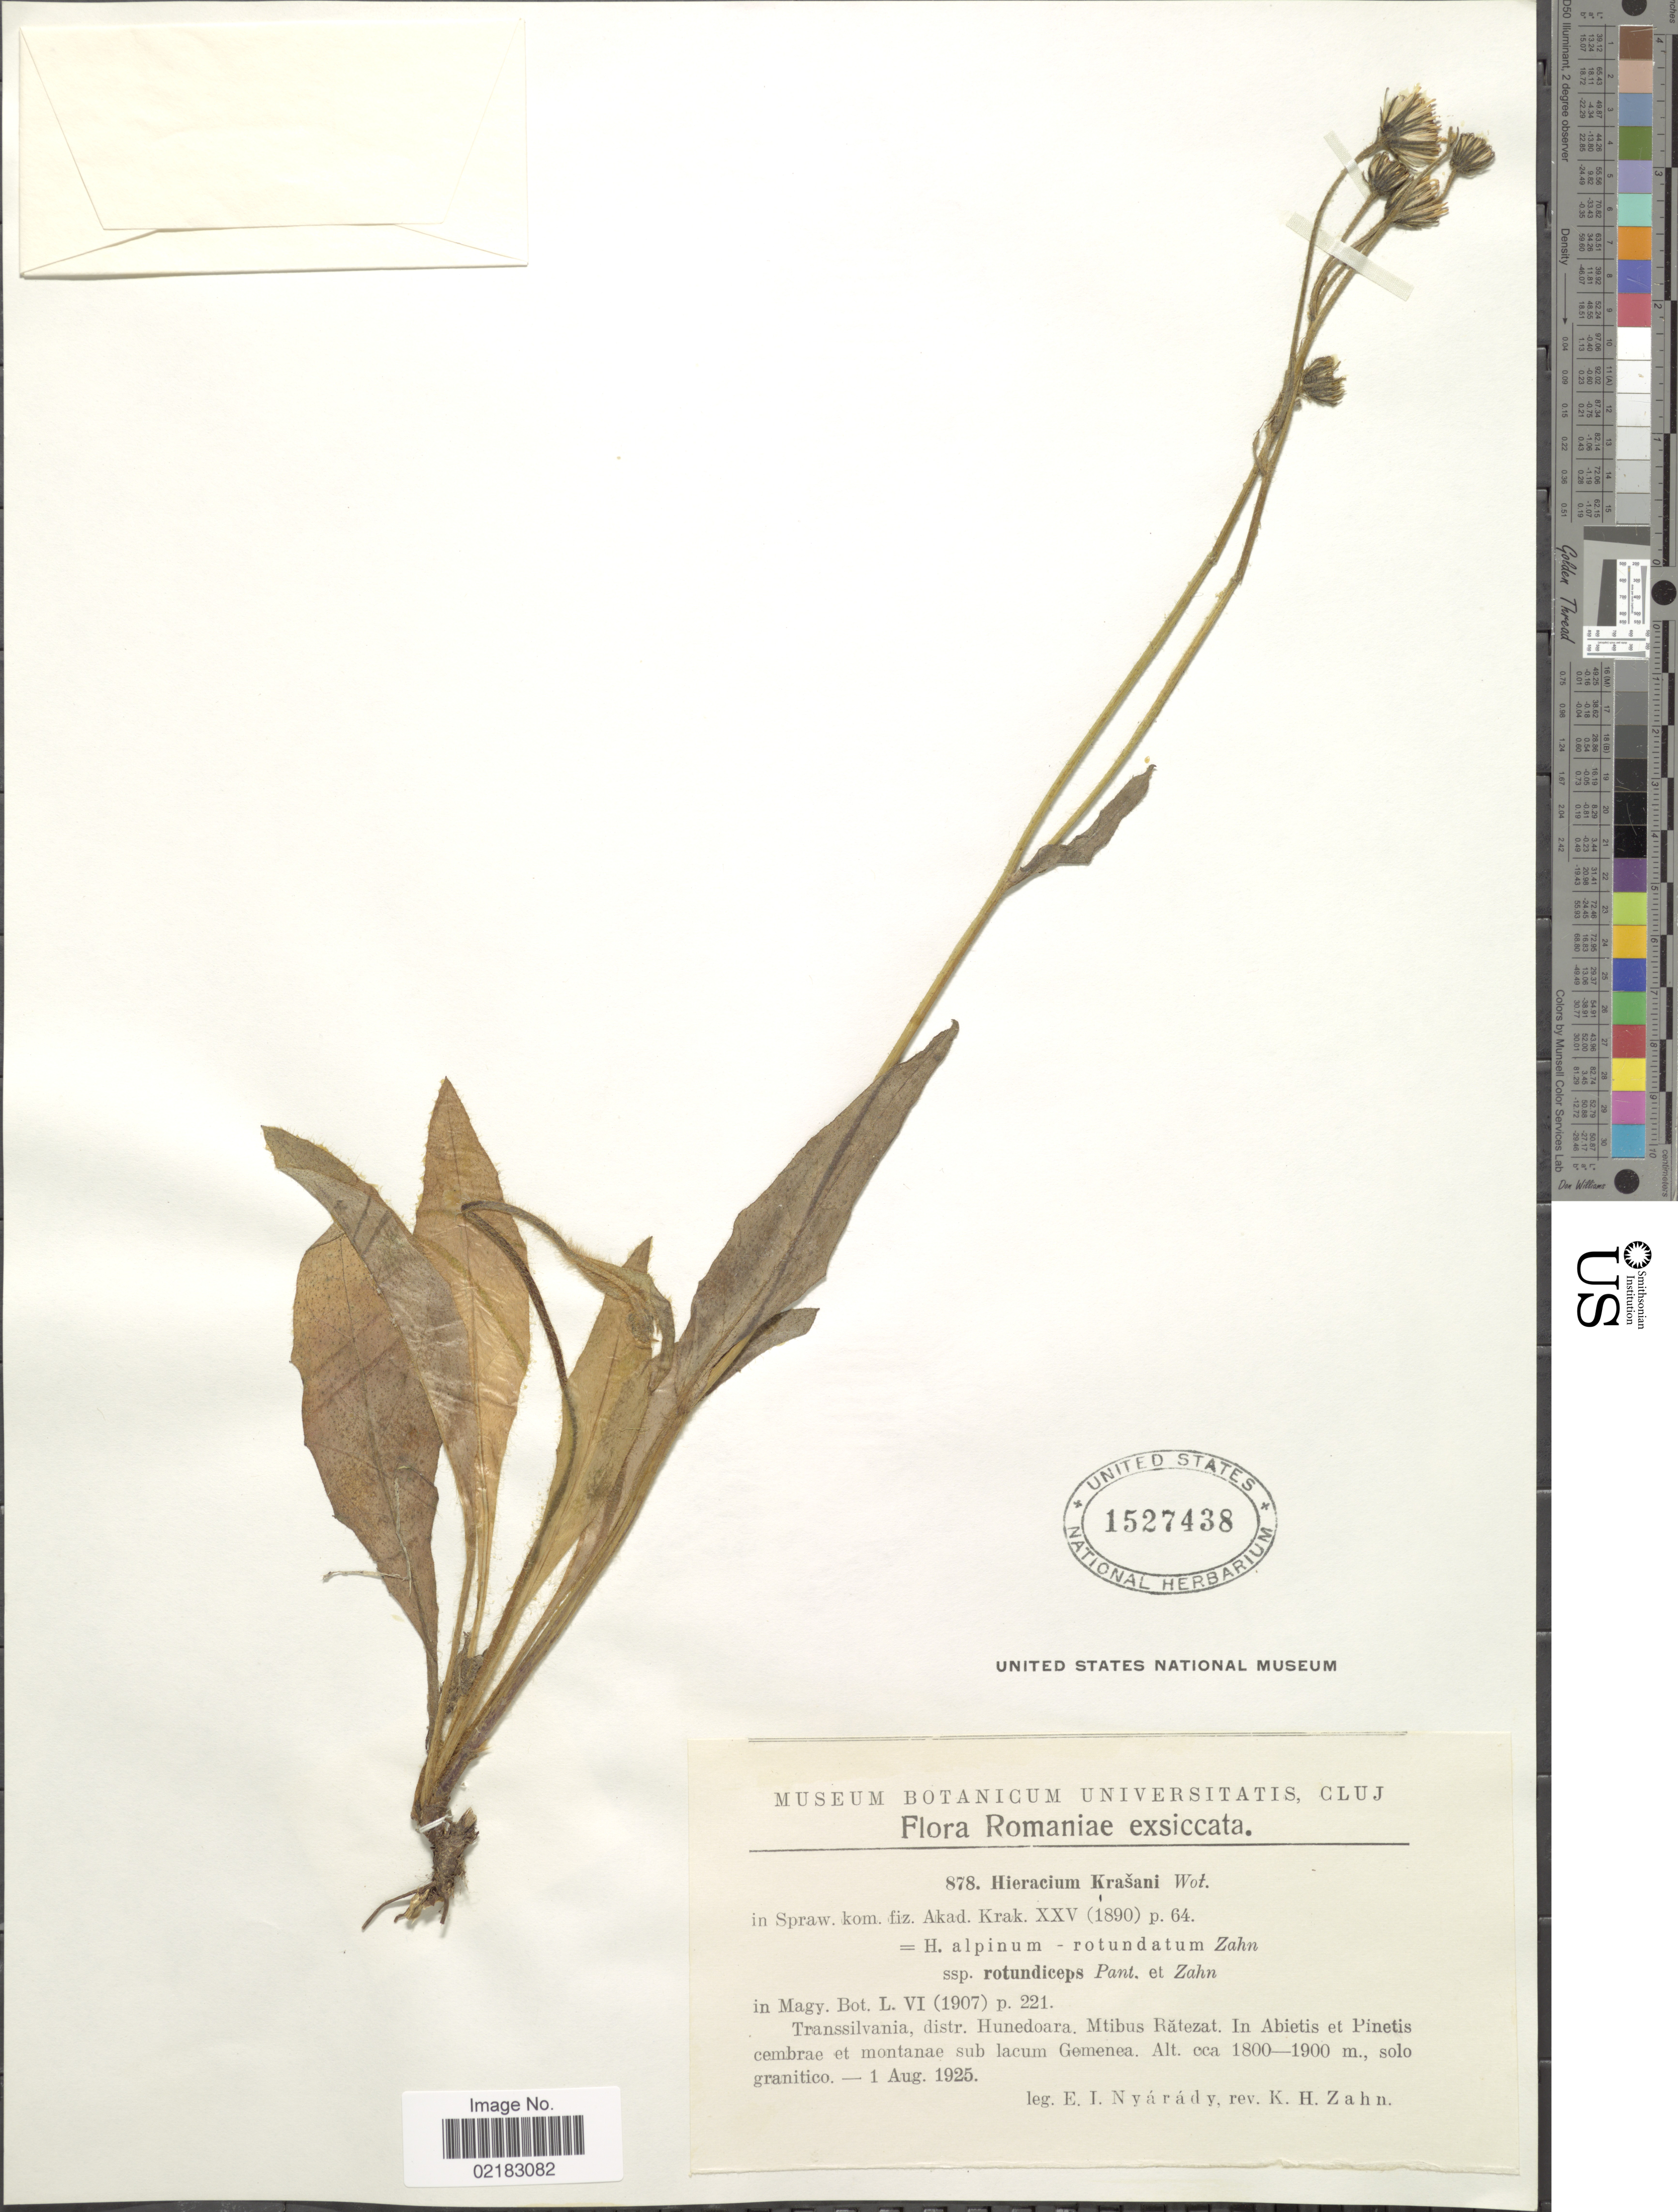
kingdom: Plantae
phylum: Tracheophyta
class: Magnoliopsida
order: Asterales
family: Asteraceae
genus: Hieracium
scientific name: Hieracium krasanii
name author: Wol.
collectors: E. Nyárády & K. Zahn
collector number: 878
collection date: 1925-08-01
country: Romania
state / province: Hunedoara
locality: Romaniae, Transsilvania, In Abietis et Pinetis cembrae et montanae sub lacum Gemenea.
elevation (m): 1800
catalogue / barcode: US 1527438